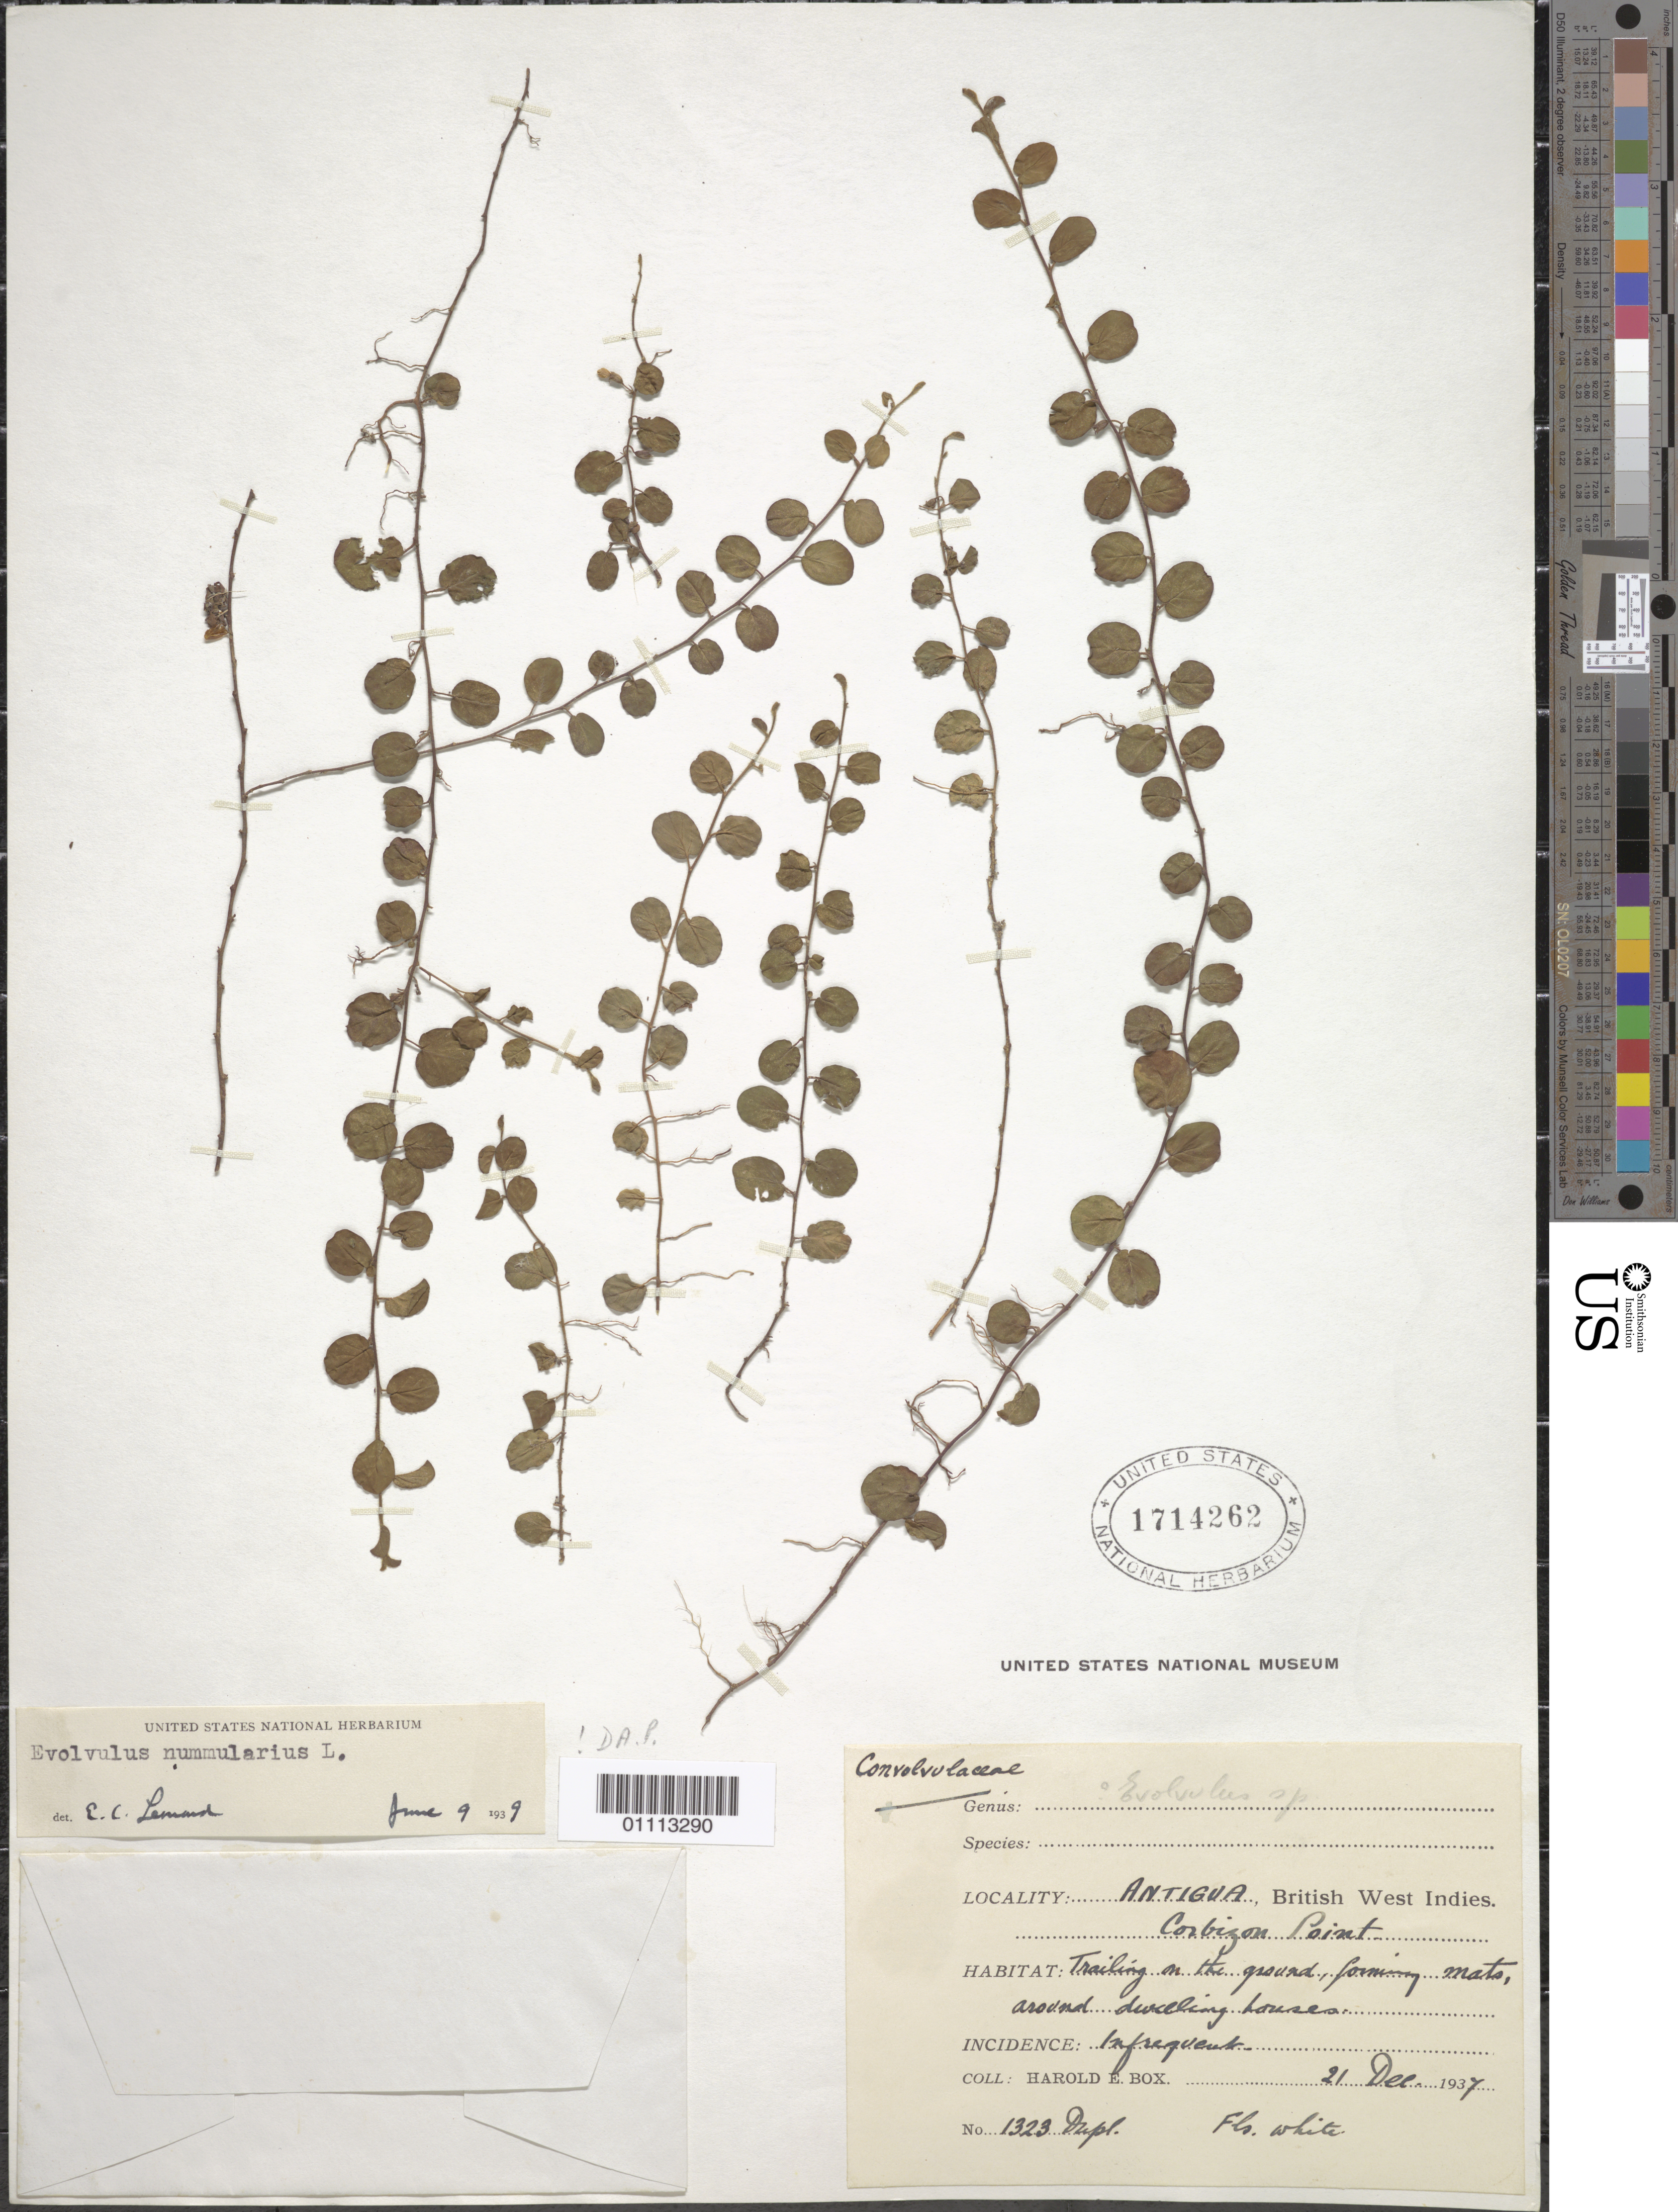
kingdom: Plantae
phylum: Tracheophyta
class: Magnoliopsida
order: Solanales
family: Convolvulaceae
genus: Evolvulus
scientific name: Evolvulus nummularius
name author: (L.) L.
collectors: H. E. Box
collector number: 1323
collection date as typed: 21 Dec 1937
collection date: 1937-12-21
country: Antigua and Barbuda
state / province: Saint John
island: Antigua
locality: Corbison Point. Trailing on the ground, forming mats, around dwelling houses.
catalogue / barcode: US 1714262